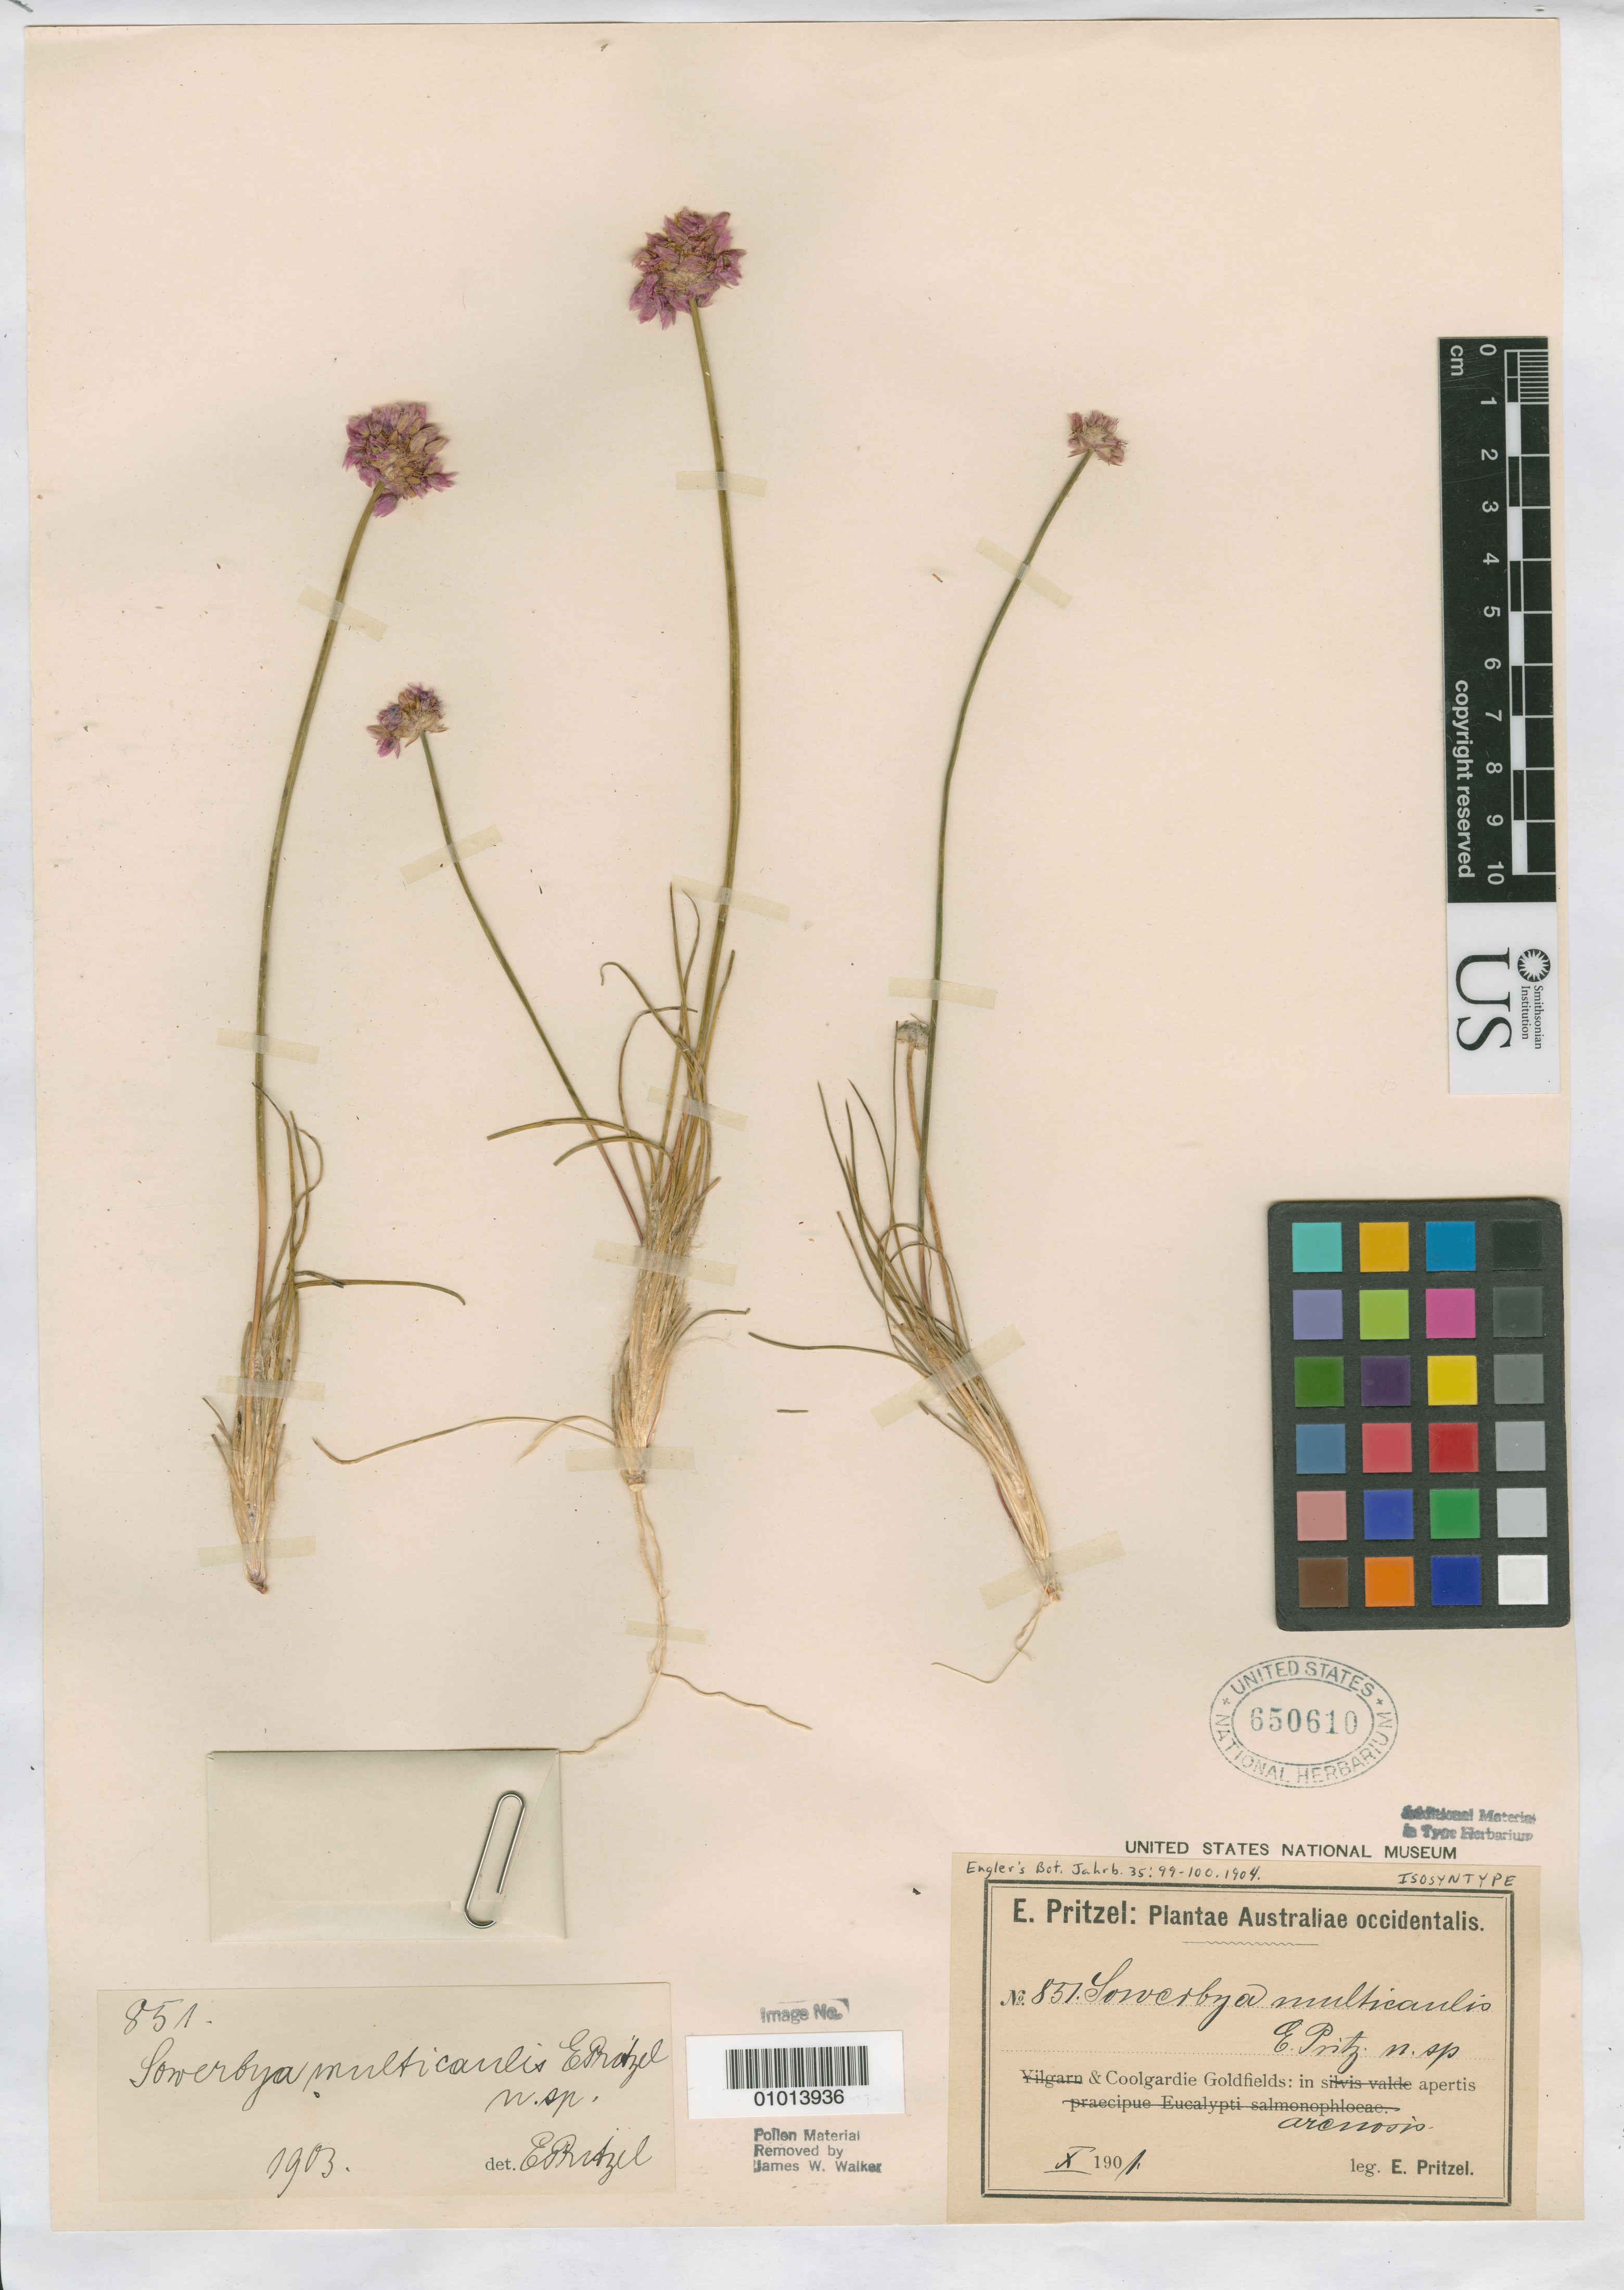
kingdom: Plantae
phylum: Tracheophyta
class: Liliopsida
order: Asparagales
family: Asparagaceae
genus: Sowerbaea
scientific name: Sowerbaea multicaulis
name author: E. Pritz.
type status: Isosyntype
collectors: E. G. Pritzel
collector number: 851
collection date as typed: Oct 1901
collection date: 1901-10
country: Australia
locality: Coolgardie Goldfields.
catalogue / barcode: US 650610